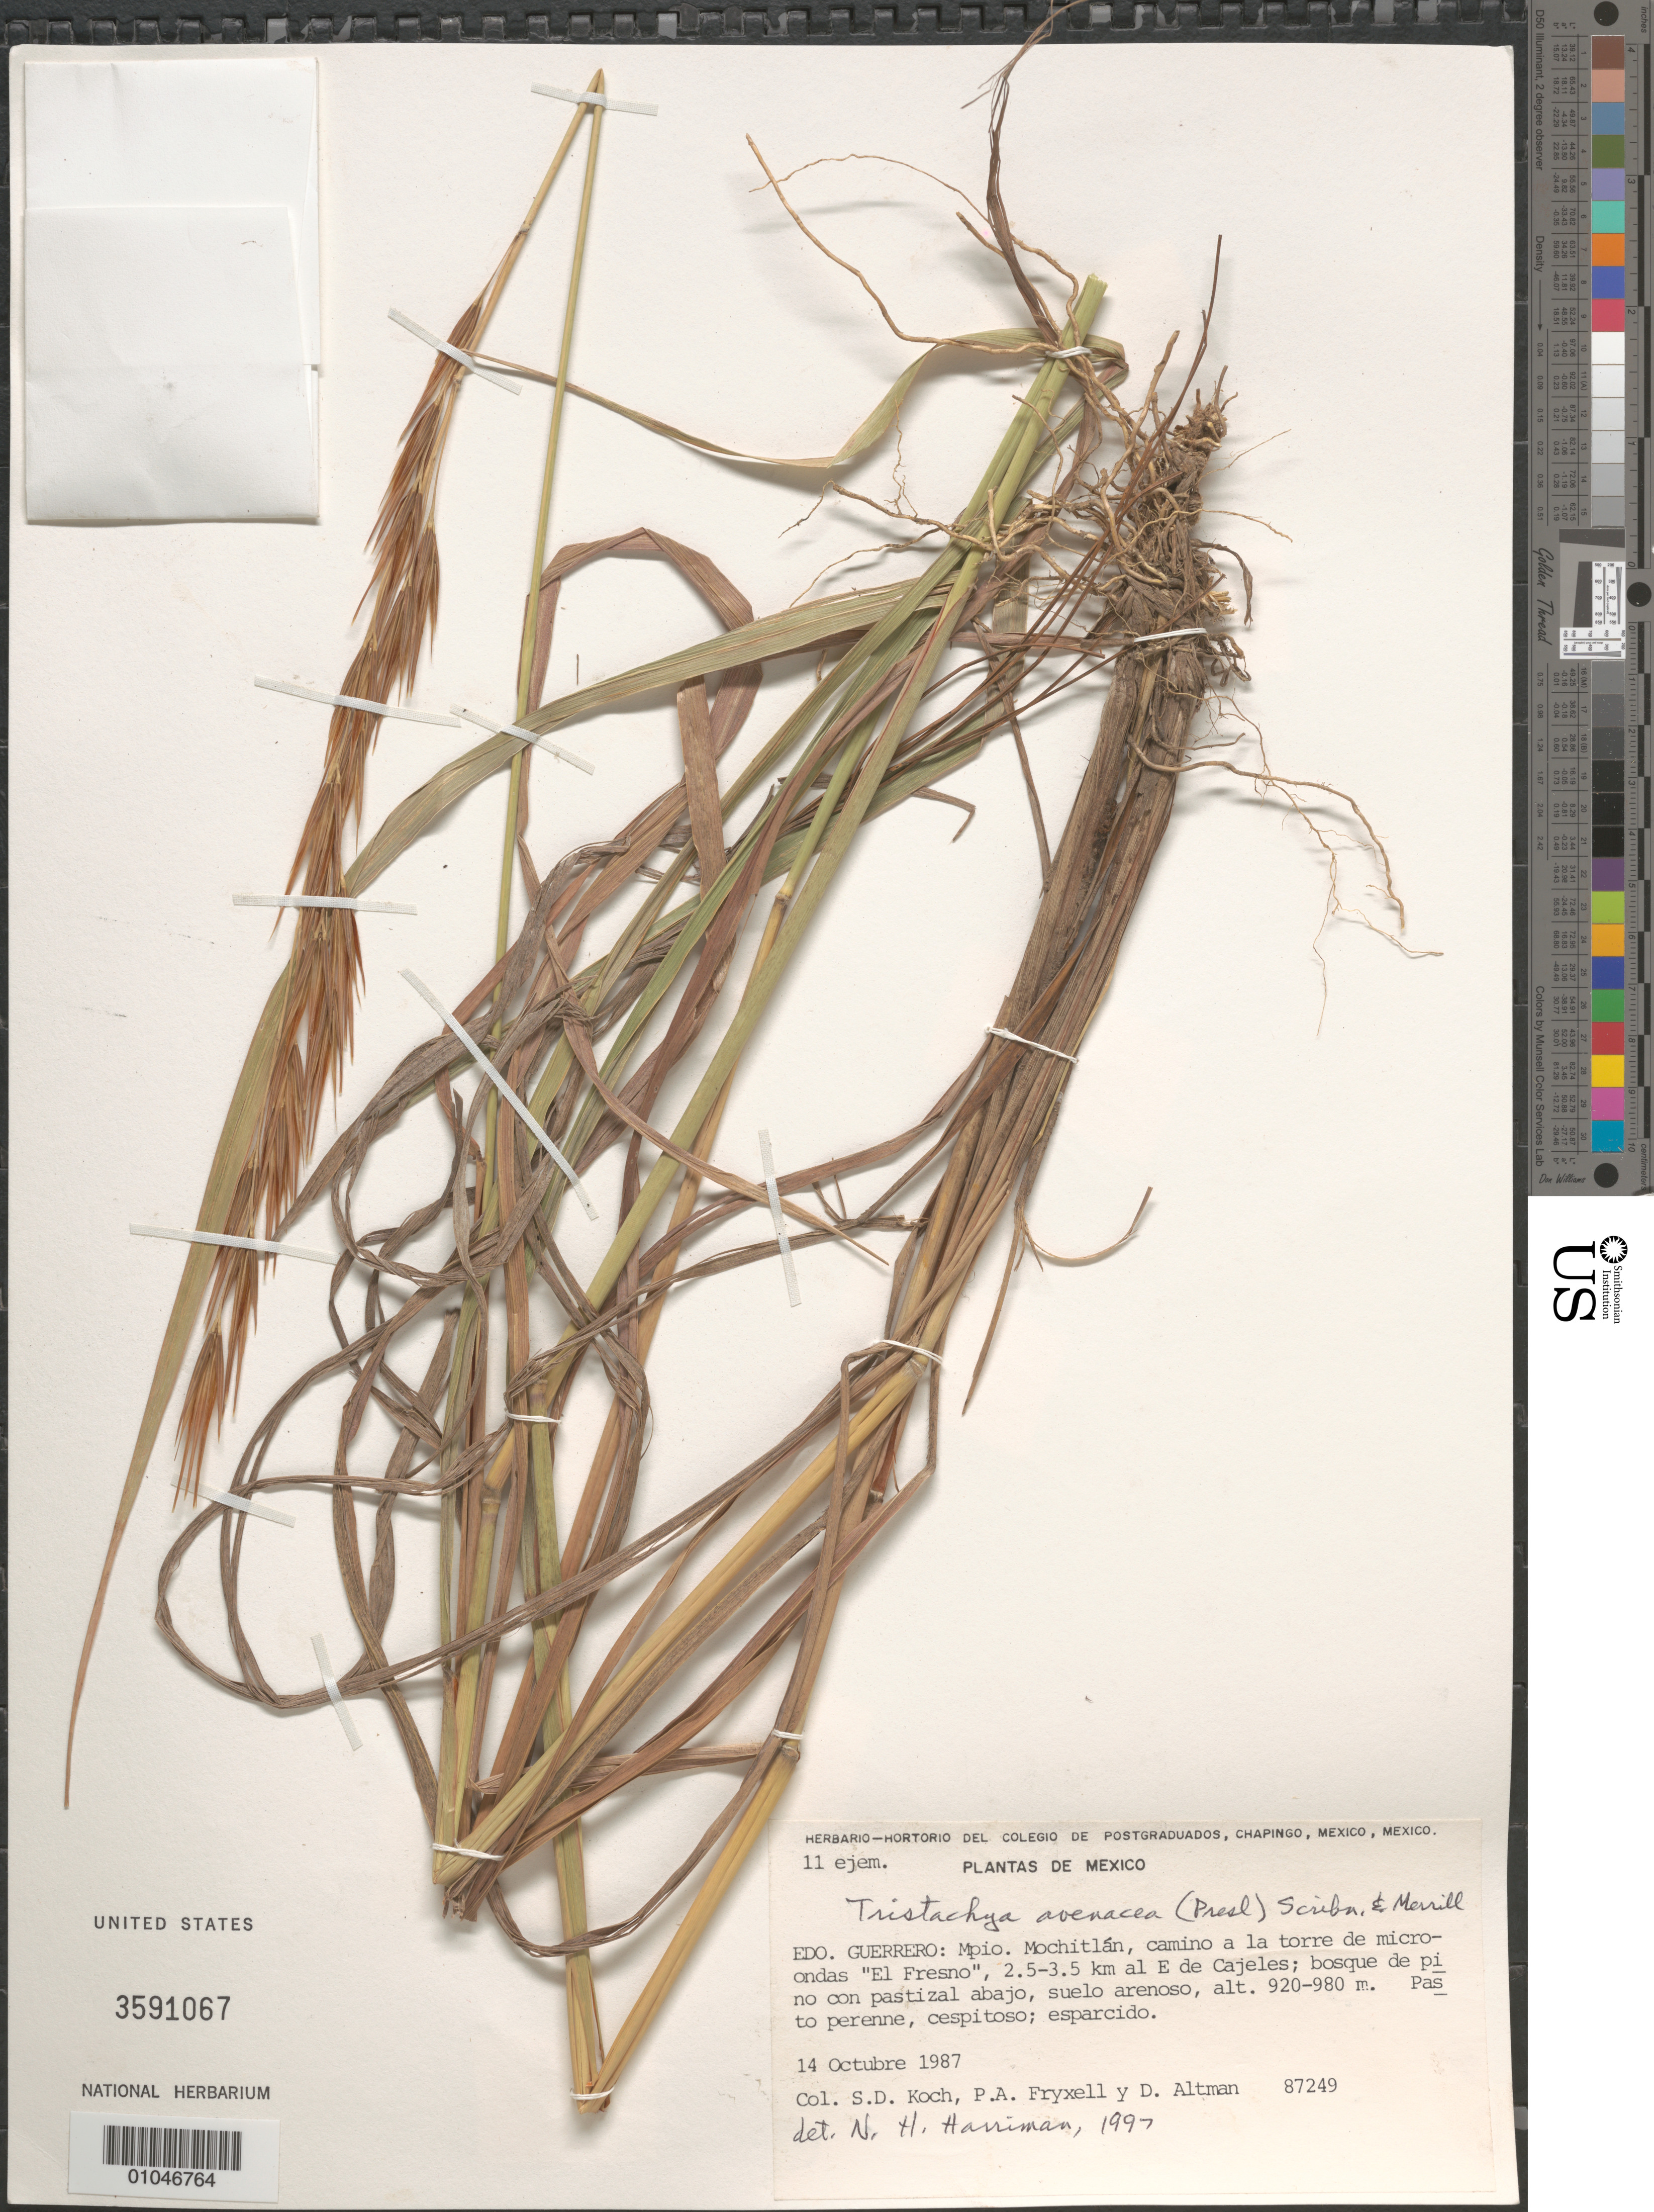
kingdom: Plantae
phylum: Tracheophyta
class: Liliopsida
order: Poales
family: Poaceae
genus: Tristachya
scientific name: Tristachya avenacea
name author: Scribn. & Merr.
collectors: S. D. Koch, P. A. Fryxell & D. Altman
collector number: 87249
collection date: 1987-10-14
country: Mexico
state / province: Guerrero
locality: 2.5-3.5 km al E de Cajeles, camino a la torre de microcondas "El Fresno", Mpio. Mochitlan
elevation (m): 920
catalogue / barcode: US 3591067